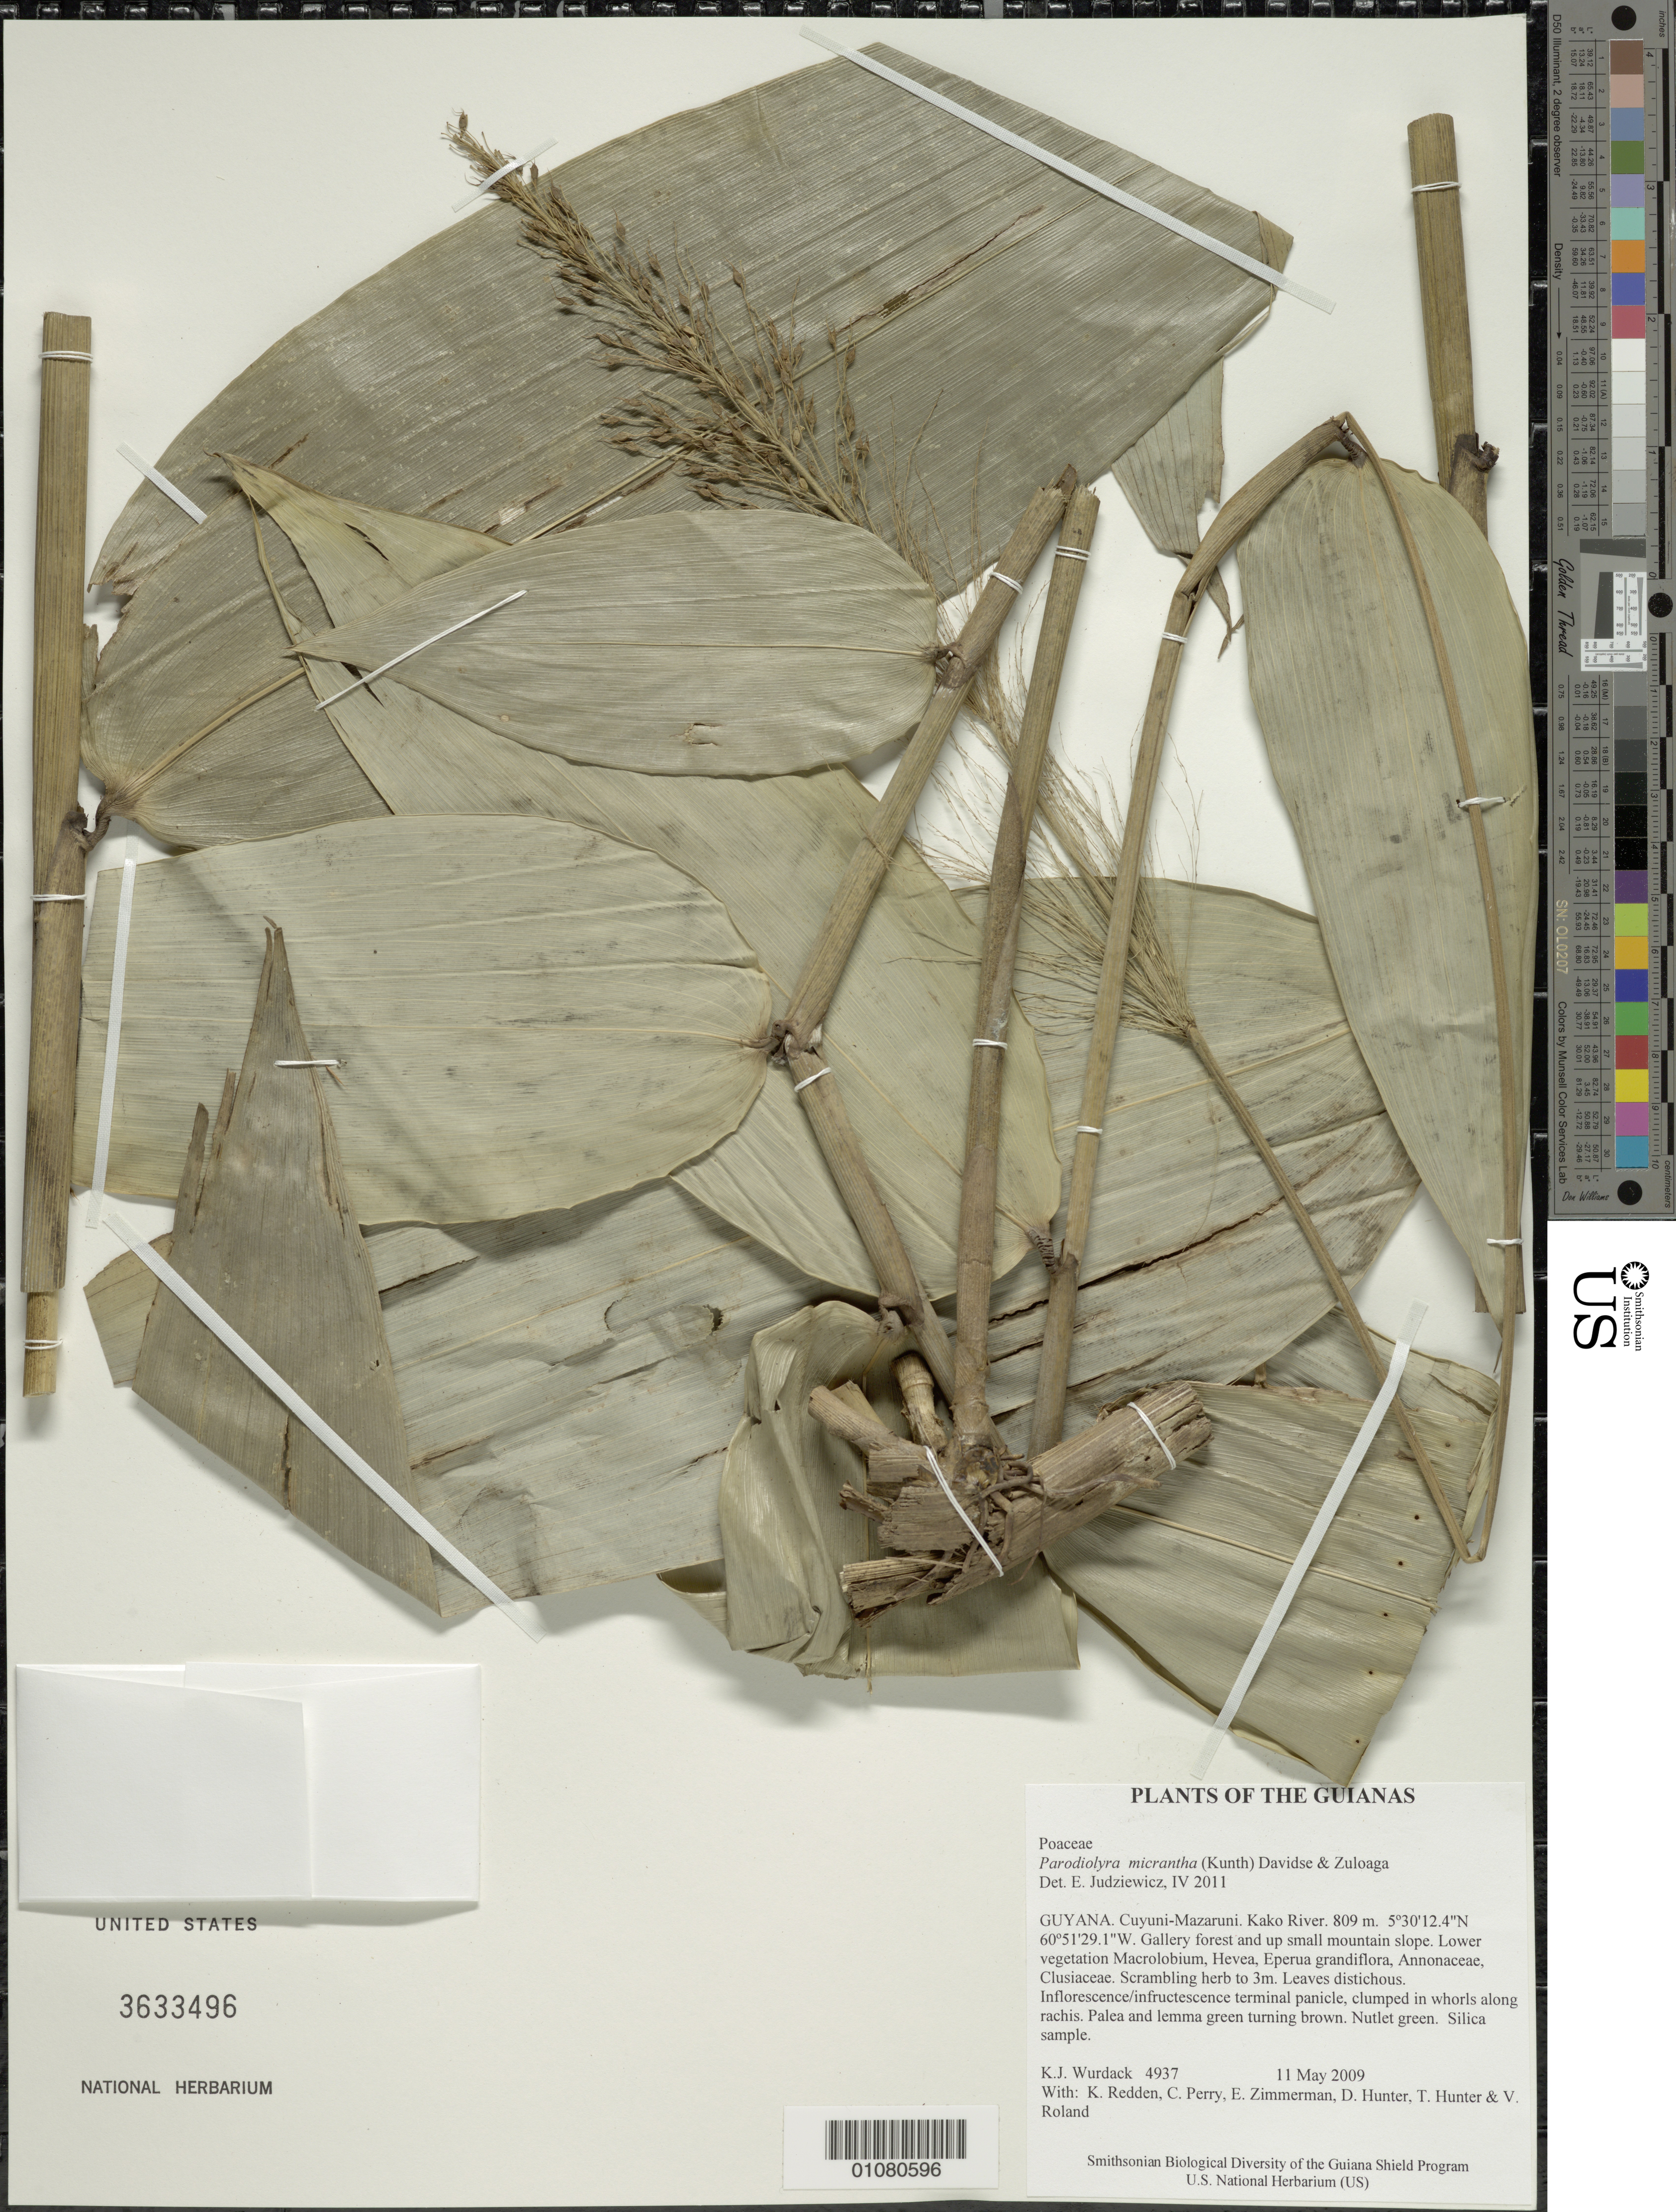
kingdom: Plantae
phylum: Tracheophyta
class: Liliopsida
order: Poales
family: Poaceae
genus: Parodiolyra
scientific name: Parodiolyra micrantha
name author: (Kunth) Davidse & Zuloaga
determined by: Judziewicz, E. J.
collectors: K. Wurdack, K. M. Redden, C. Perry, E. Zimmerman, D. Hunter, T. Hunter & V. Roland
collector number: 4937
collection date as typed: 11 May 2009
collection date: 2009-05-11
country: Guyana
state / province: Cuyuni-Mazaruni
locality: Kako River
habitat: Gallery forest and up small mountain slope. Lower vegetation Macrolobium, Hevea, Eperua grandiflora, Annonaceae, Clusiaceae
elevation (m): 809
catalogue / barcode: US 3633496